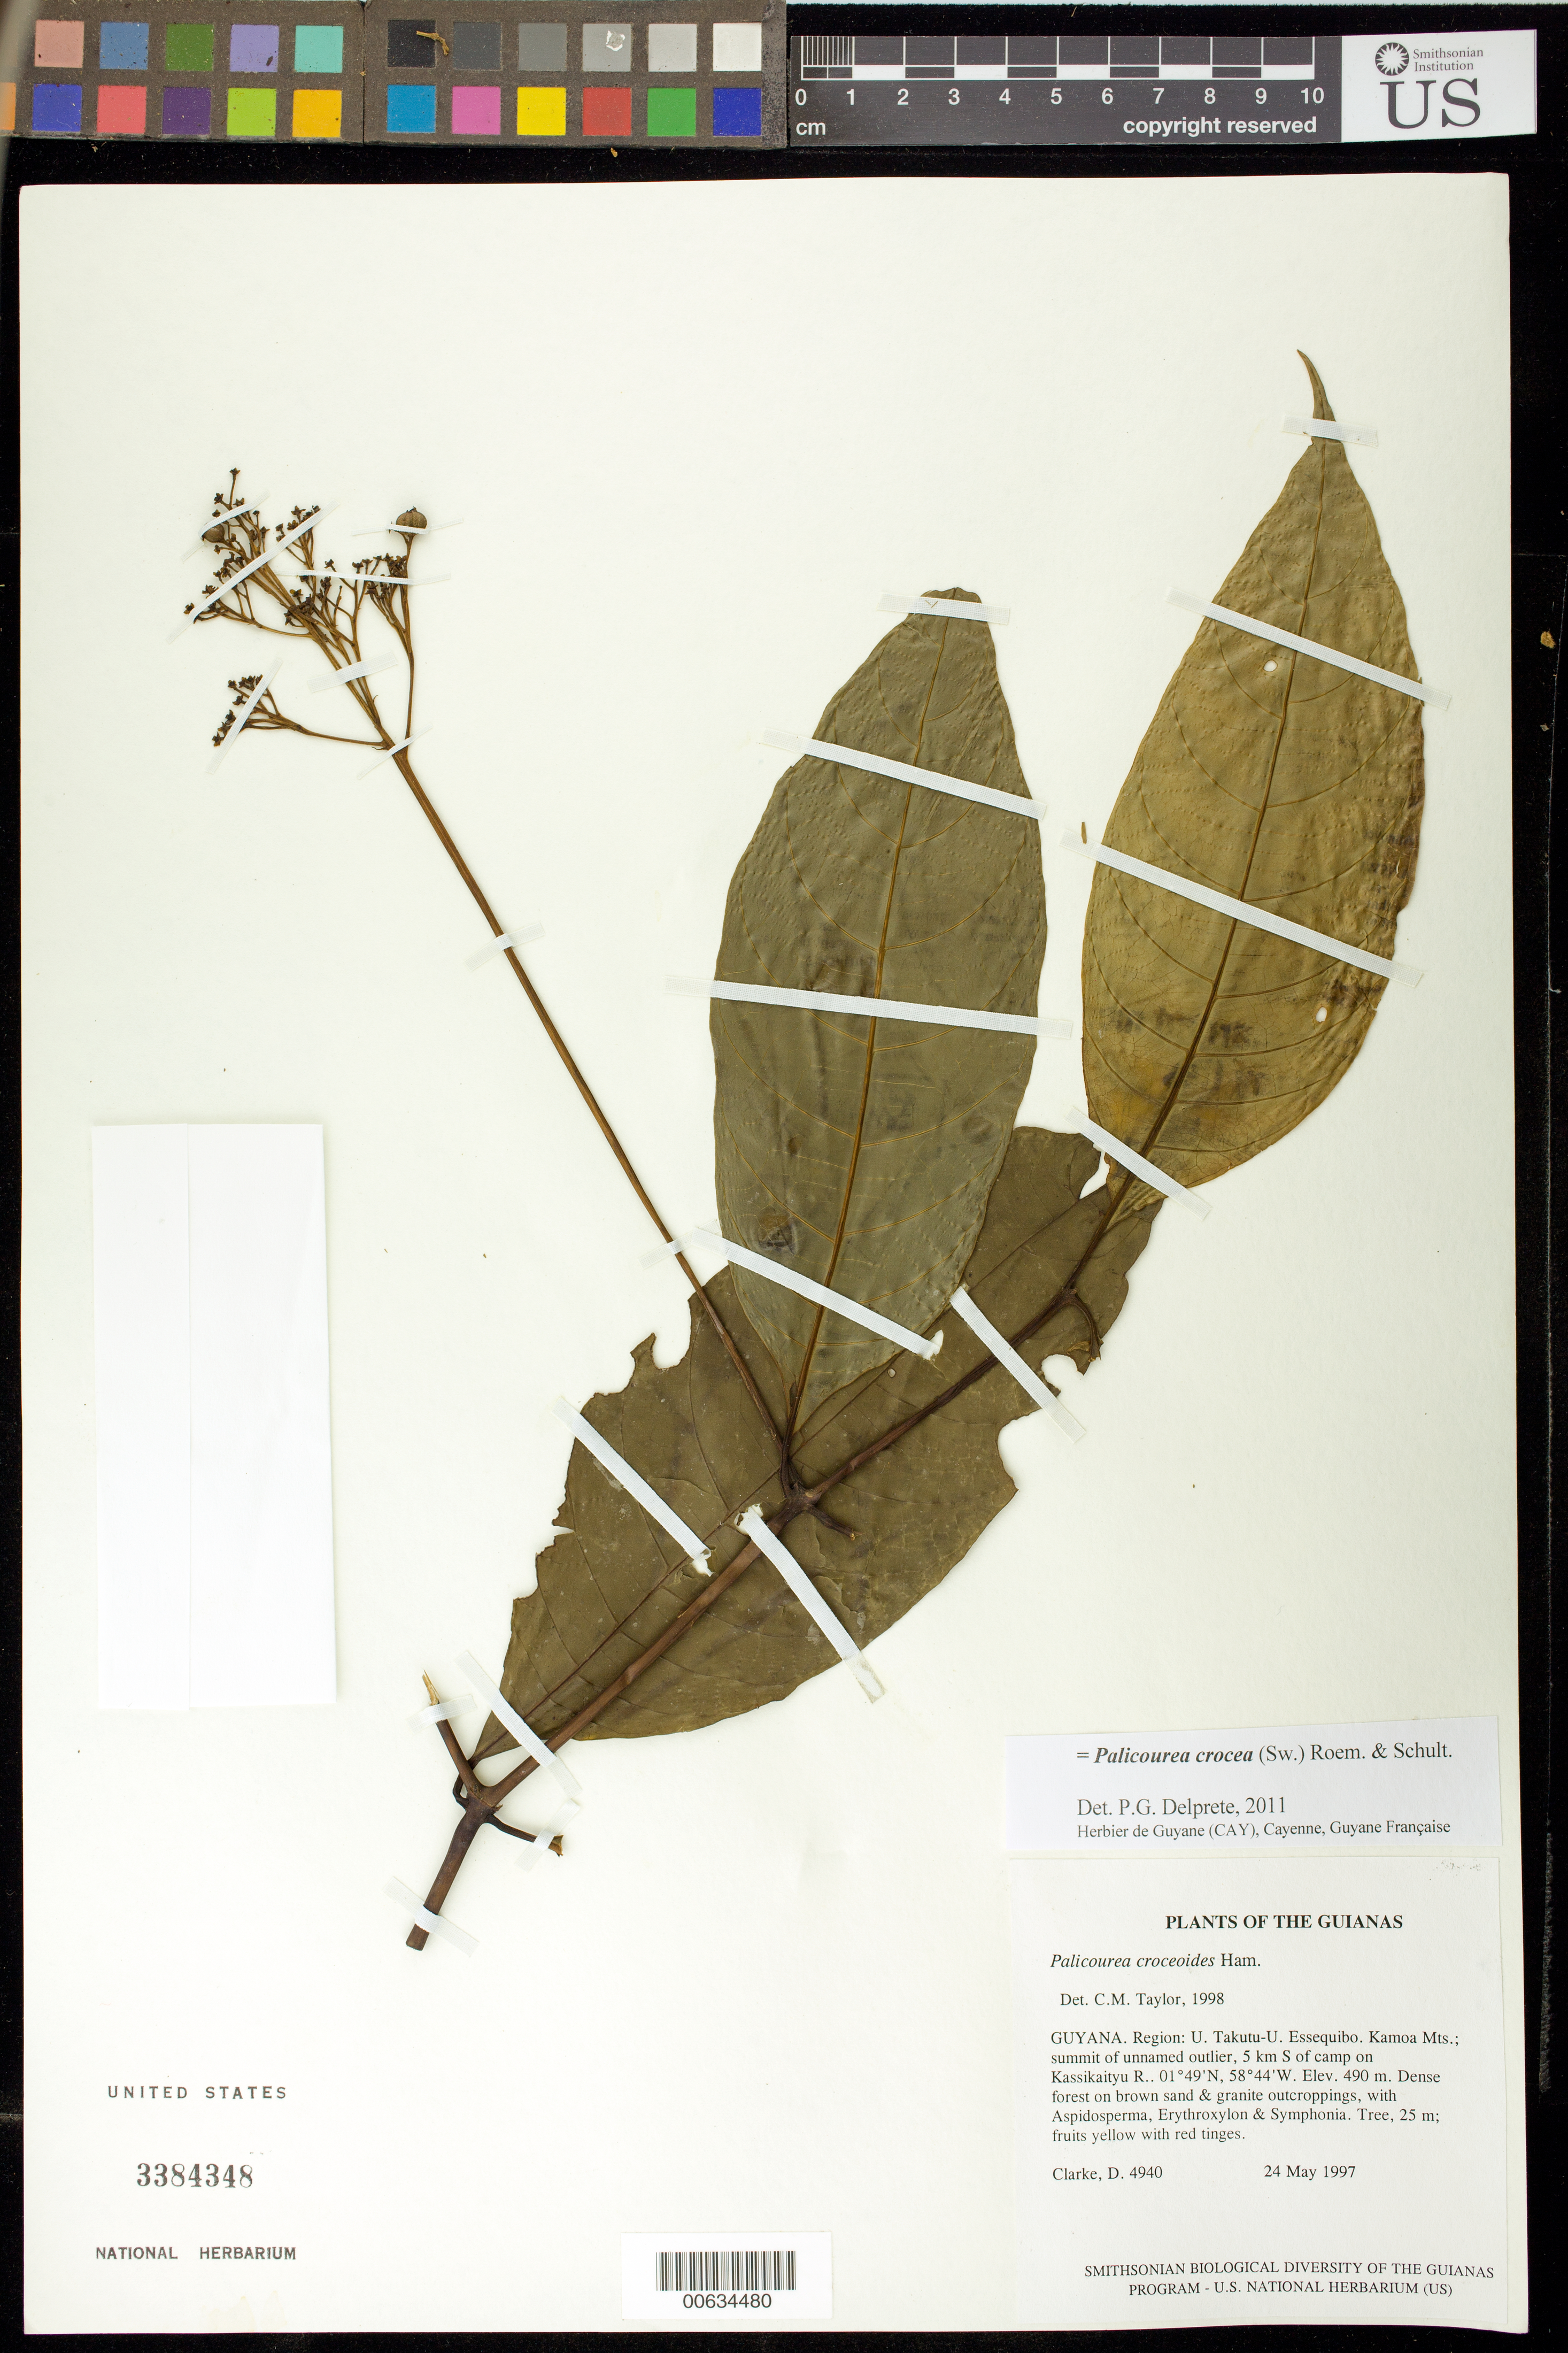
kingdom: Plantae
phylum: Tracheophyta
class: Magnoliopsida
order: Gentianales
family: Rubiaceae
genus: Palicourea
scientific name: Palicourea crocea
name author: (Sw.) Schult.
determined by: Delprete, P. G., Herb. de Guyane Cay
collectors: H. D. Clarke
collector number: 4940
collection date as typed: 24 May 1997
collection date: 1997-05-24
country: Guyana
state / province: U. Takutu-U. Essequibo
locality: Kamoa Mts.; summit of unnamed outlier, 5 km S of camp on Kassikaityu R.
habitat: Dense forest on brown sand & granite outcroppings, with Aspidosperma, Erythroxylum & Symphonia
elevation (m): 490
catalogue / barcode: US 3384348